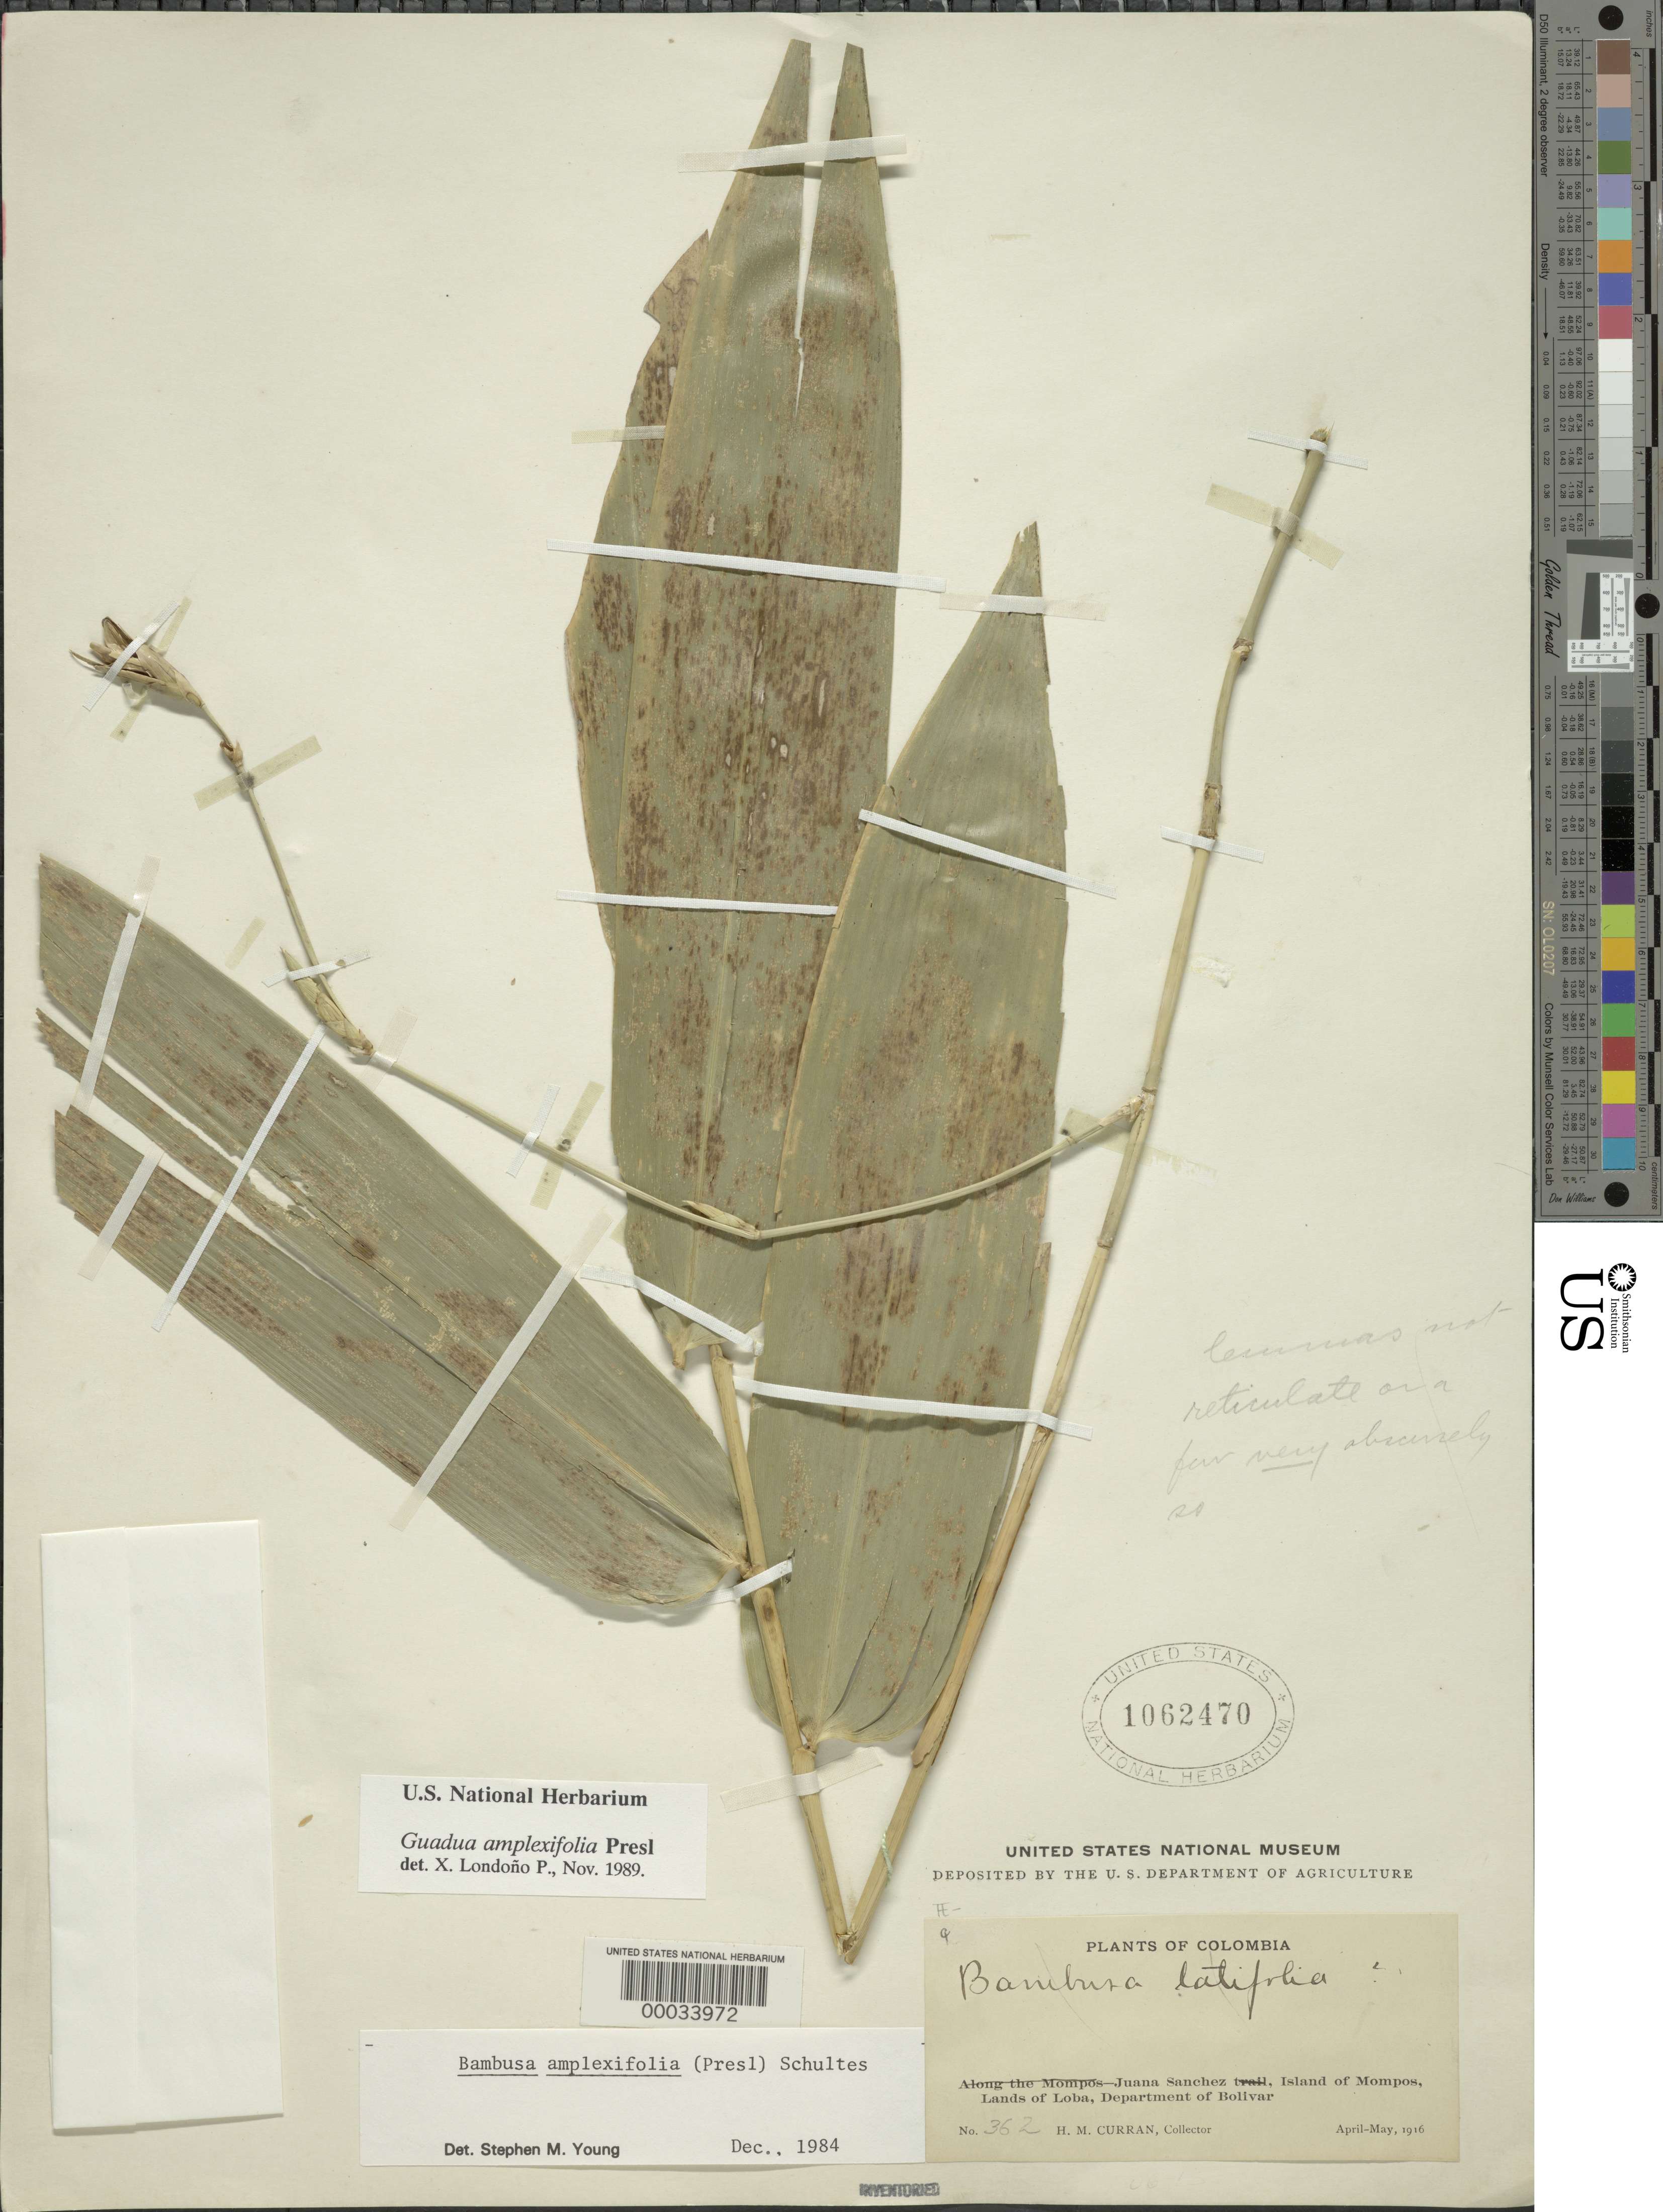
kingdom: Plantae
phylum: Tracheophyta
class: Liliopsida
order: Poales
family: Poaceae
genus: Guadua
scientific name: Guadua amplexifolia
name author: J. Presl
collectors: H. M. Curran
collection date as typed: Apr 1916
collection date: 1916-04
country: Colombia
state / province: Bolívar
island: Mompos I.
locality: Juana Sanchez, Island of Mompos, Lands of Loba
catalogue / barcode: US 1062470